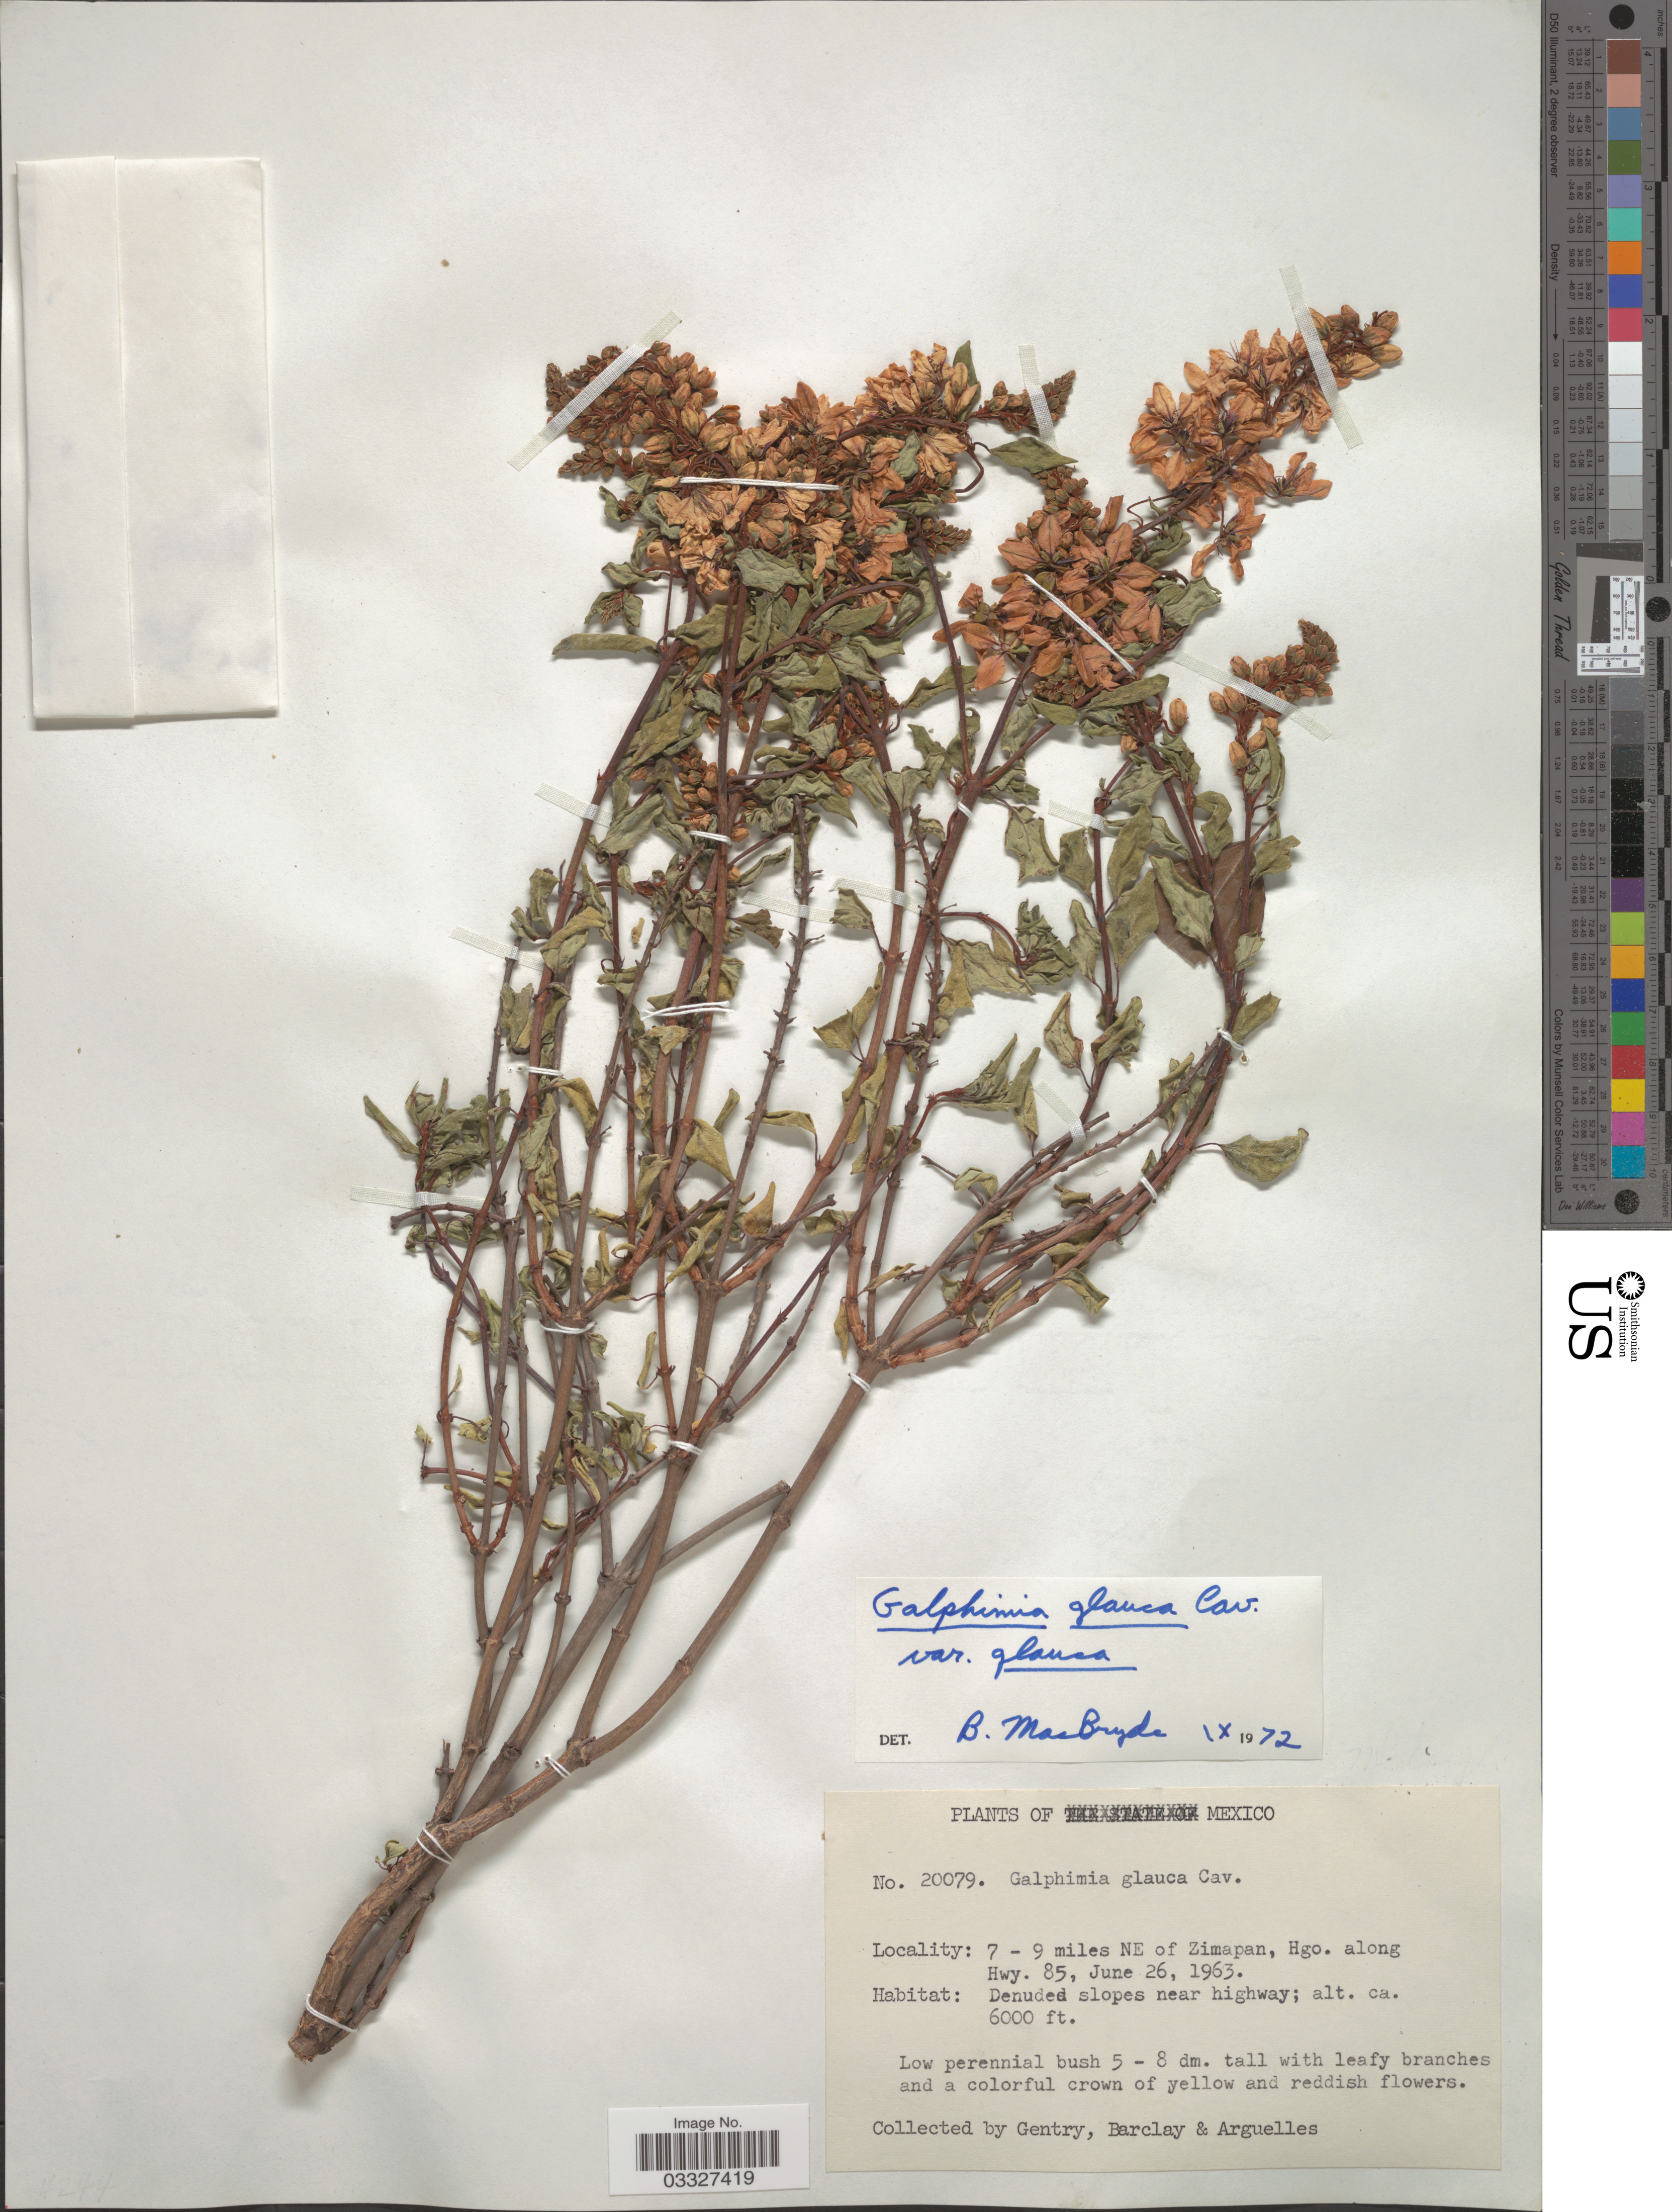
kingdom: Plantae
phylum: Tracheophyta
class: Magnoliopsida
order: Malpighiales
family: Malpighiaceae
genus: Galphimia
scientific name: Galphimia glauca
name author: Cav.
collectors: Gentry, --, -- Barclay & Arguelles, --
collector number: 20079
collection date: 1963-06-26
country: Mexico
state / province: Hidalgo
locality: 7 - 9 miles NE of Zimapan, Hgo. along Hwy. 85.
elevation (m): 1829